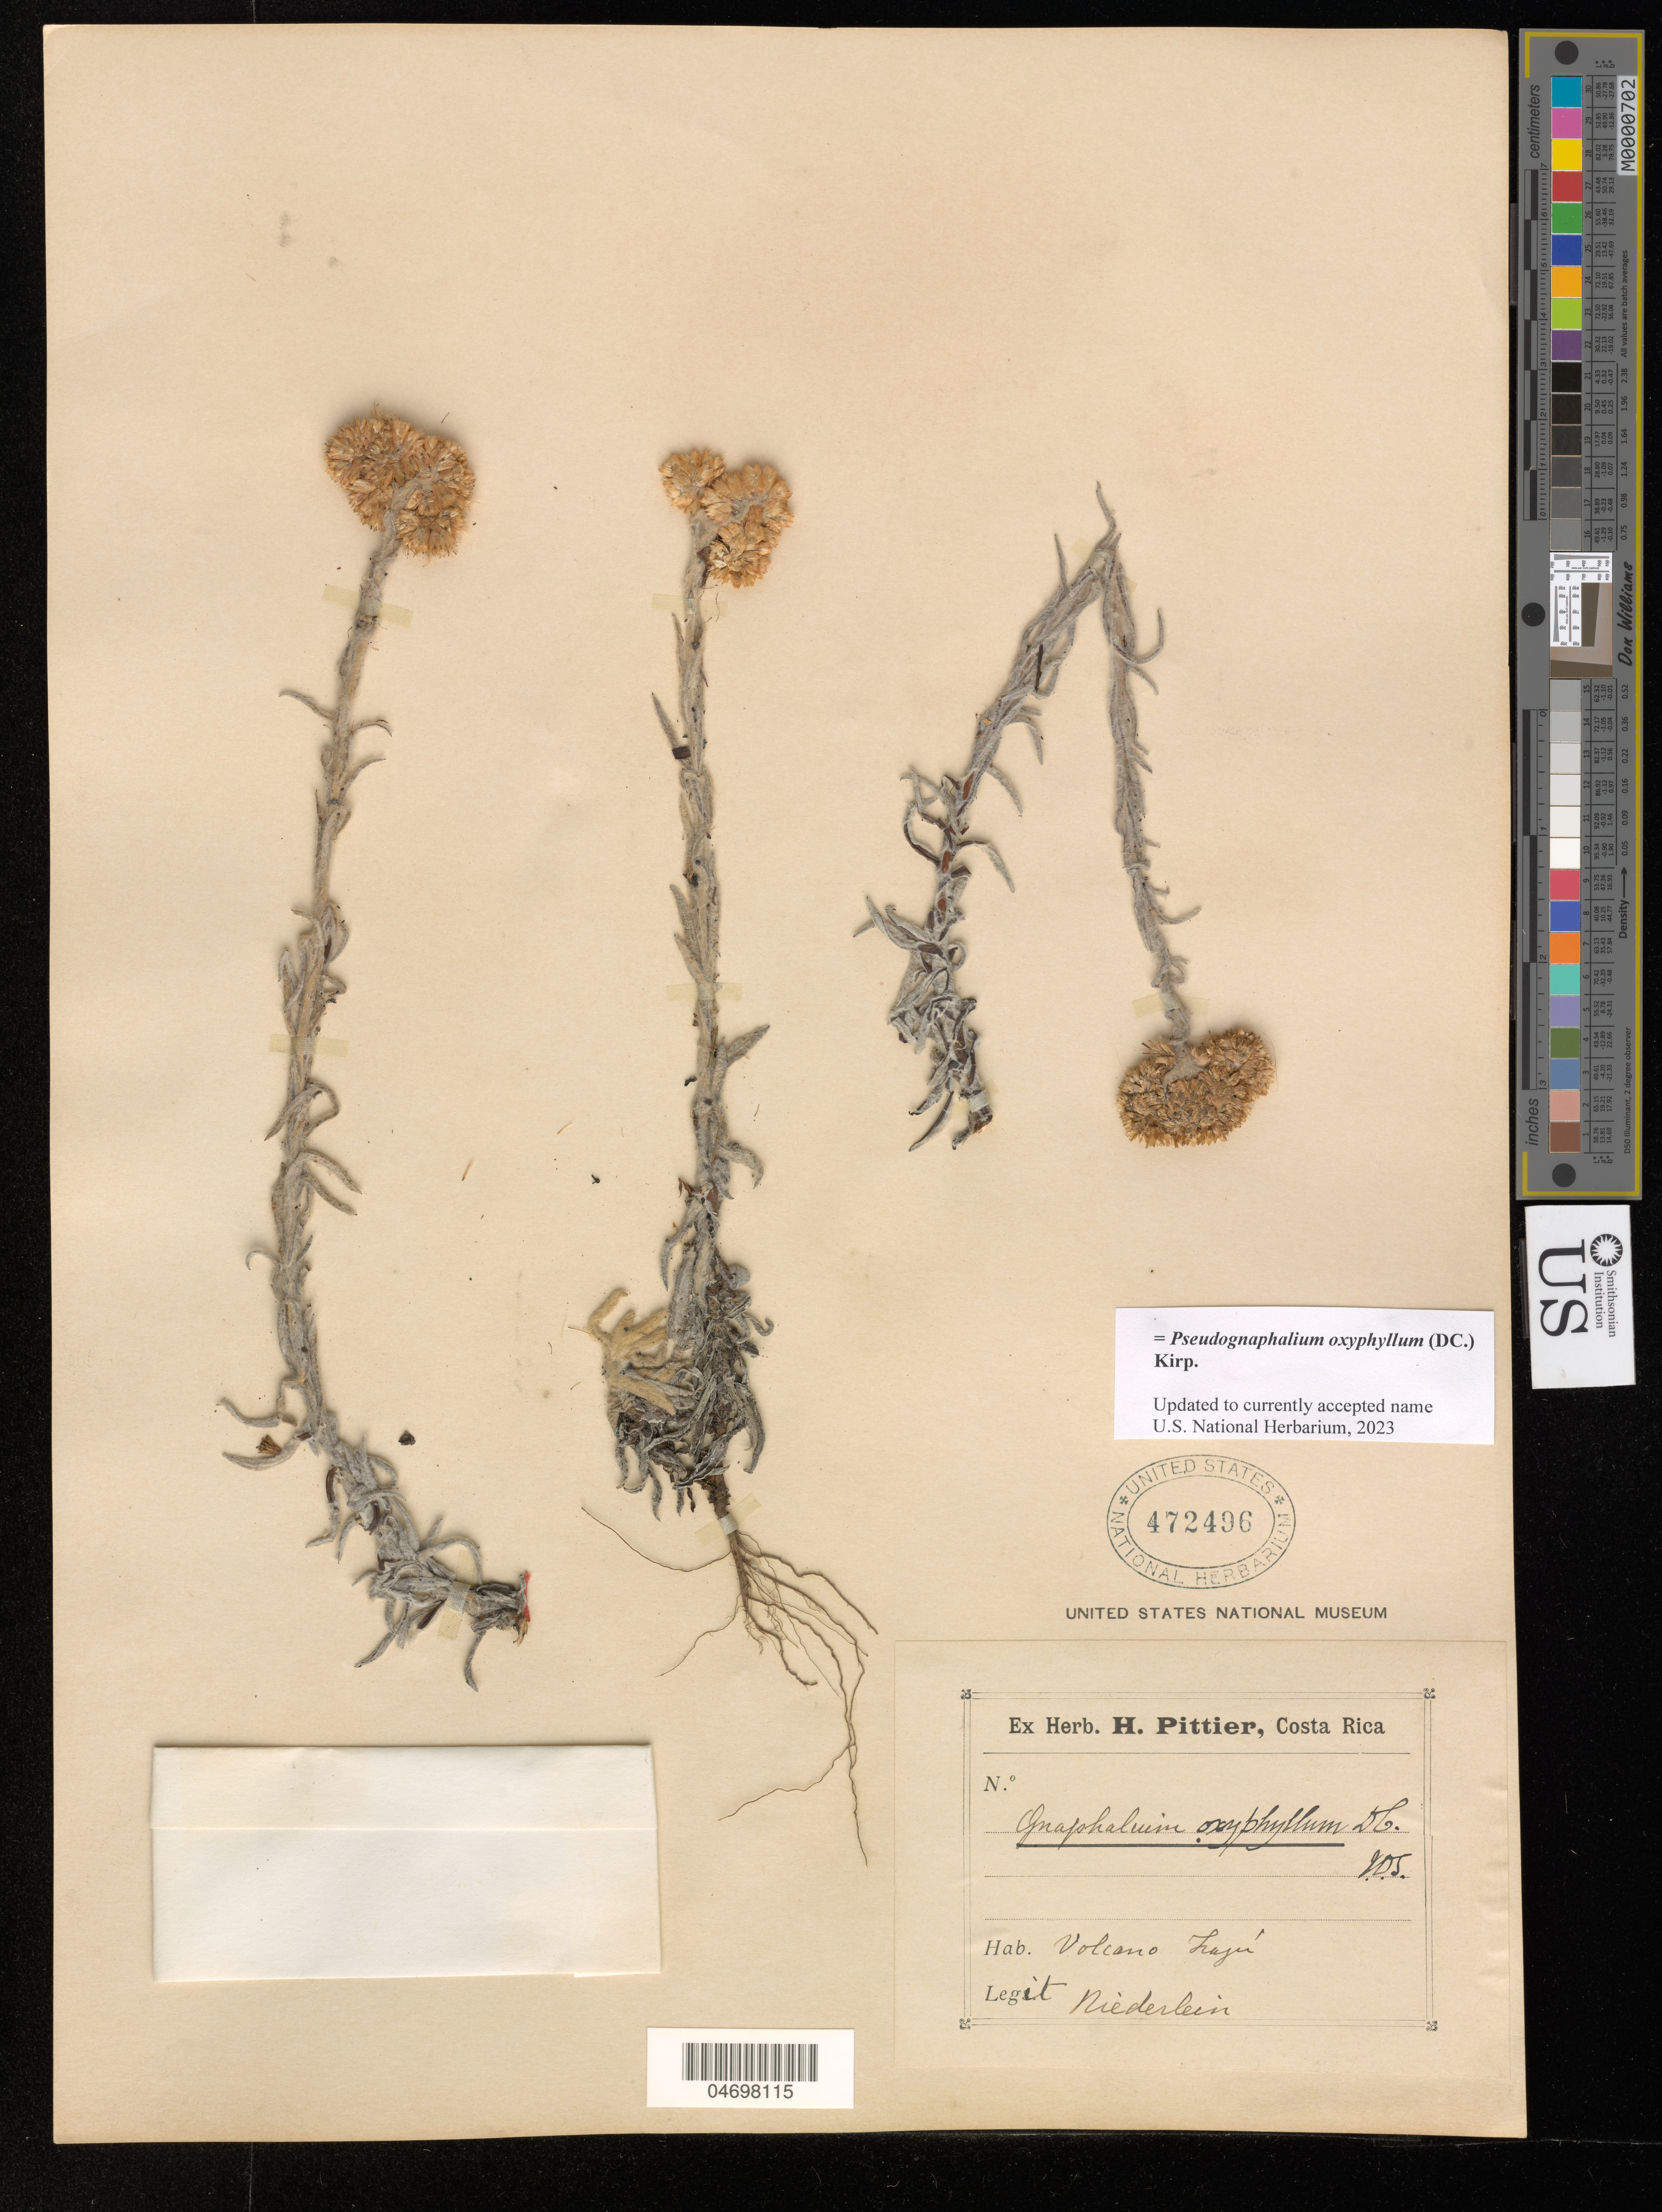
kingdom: Plantae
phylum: Tracheophyta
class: Magnoliopsida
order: Asterales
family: Asteraceae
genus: Pseudognaphalium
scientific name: Pseudognaphalium pruskii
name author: G.L. Nesom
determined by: Nesom, Guy L.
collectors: Niederlein, --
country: Costa Rica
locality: Volcano Irzau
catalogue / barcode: US 472496